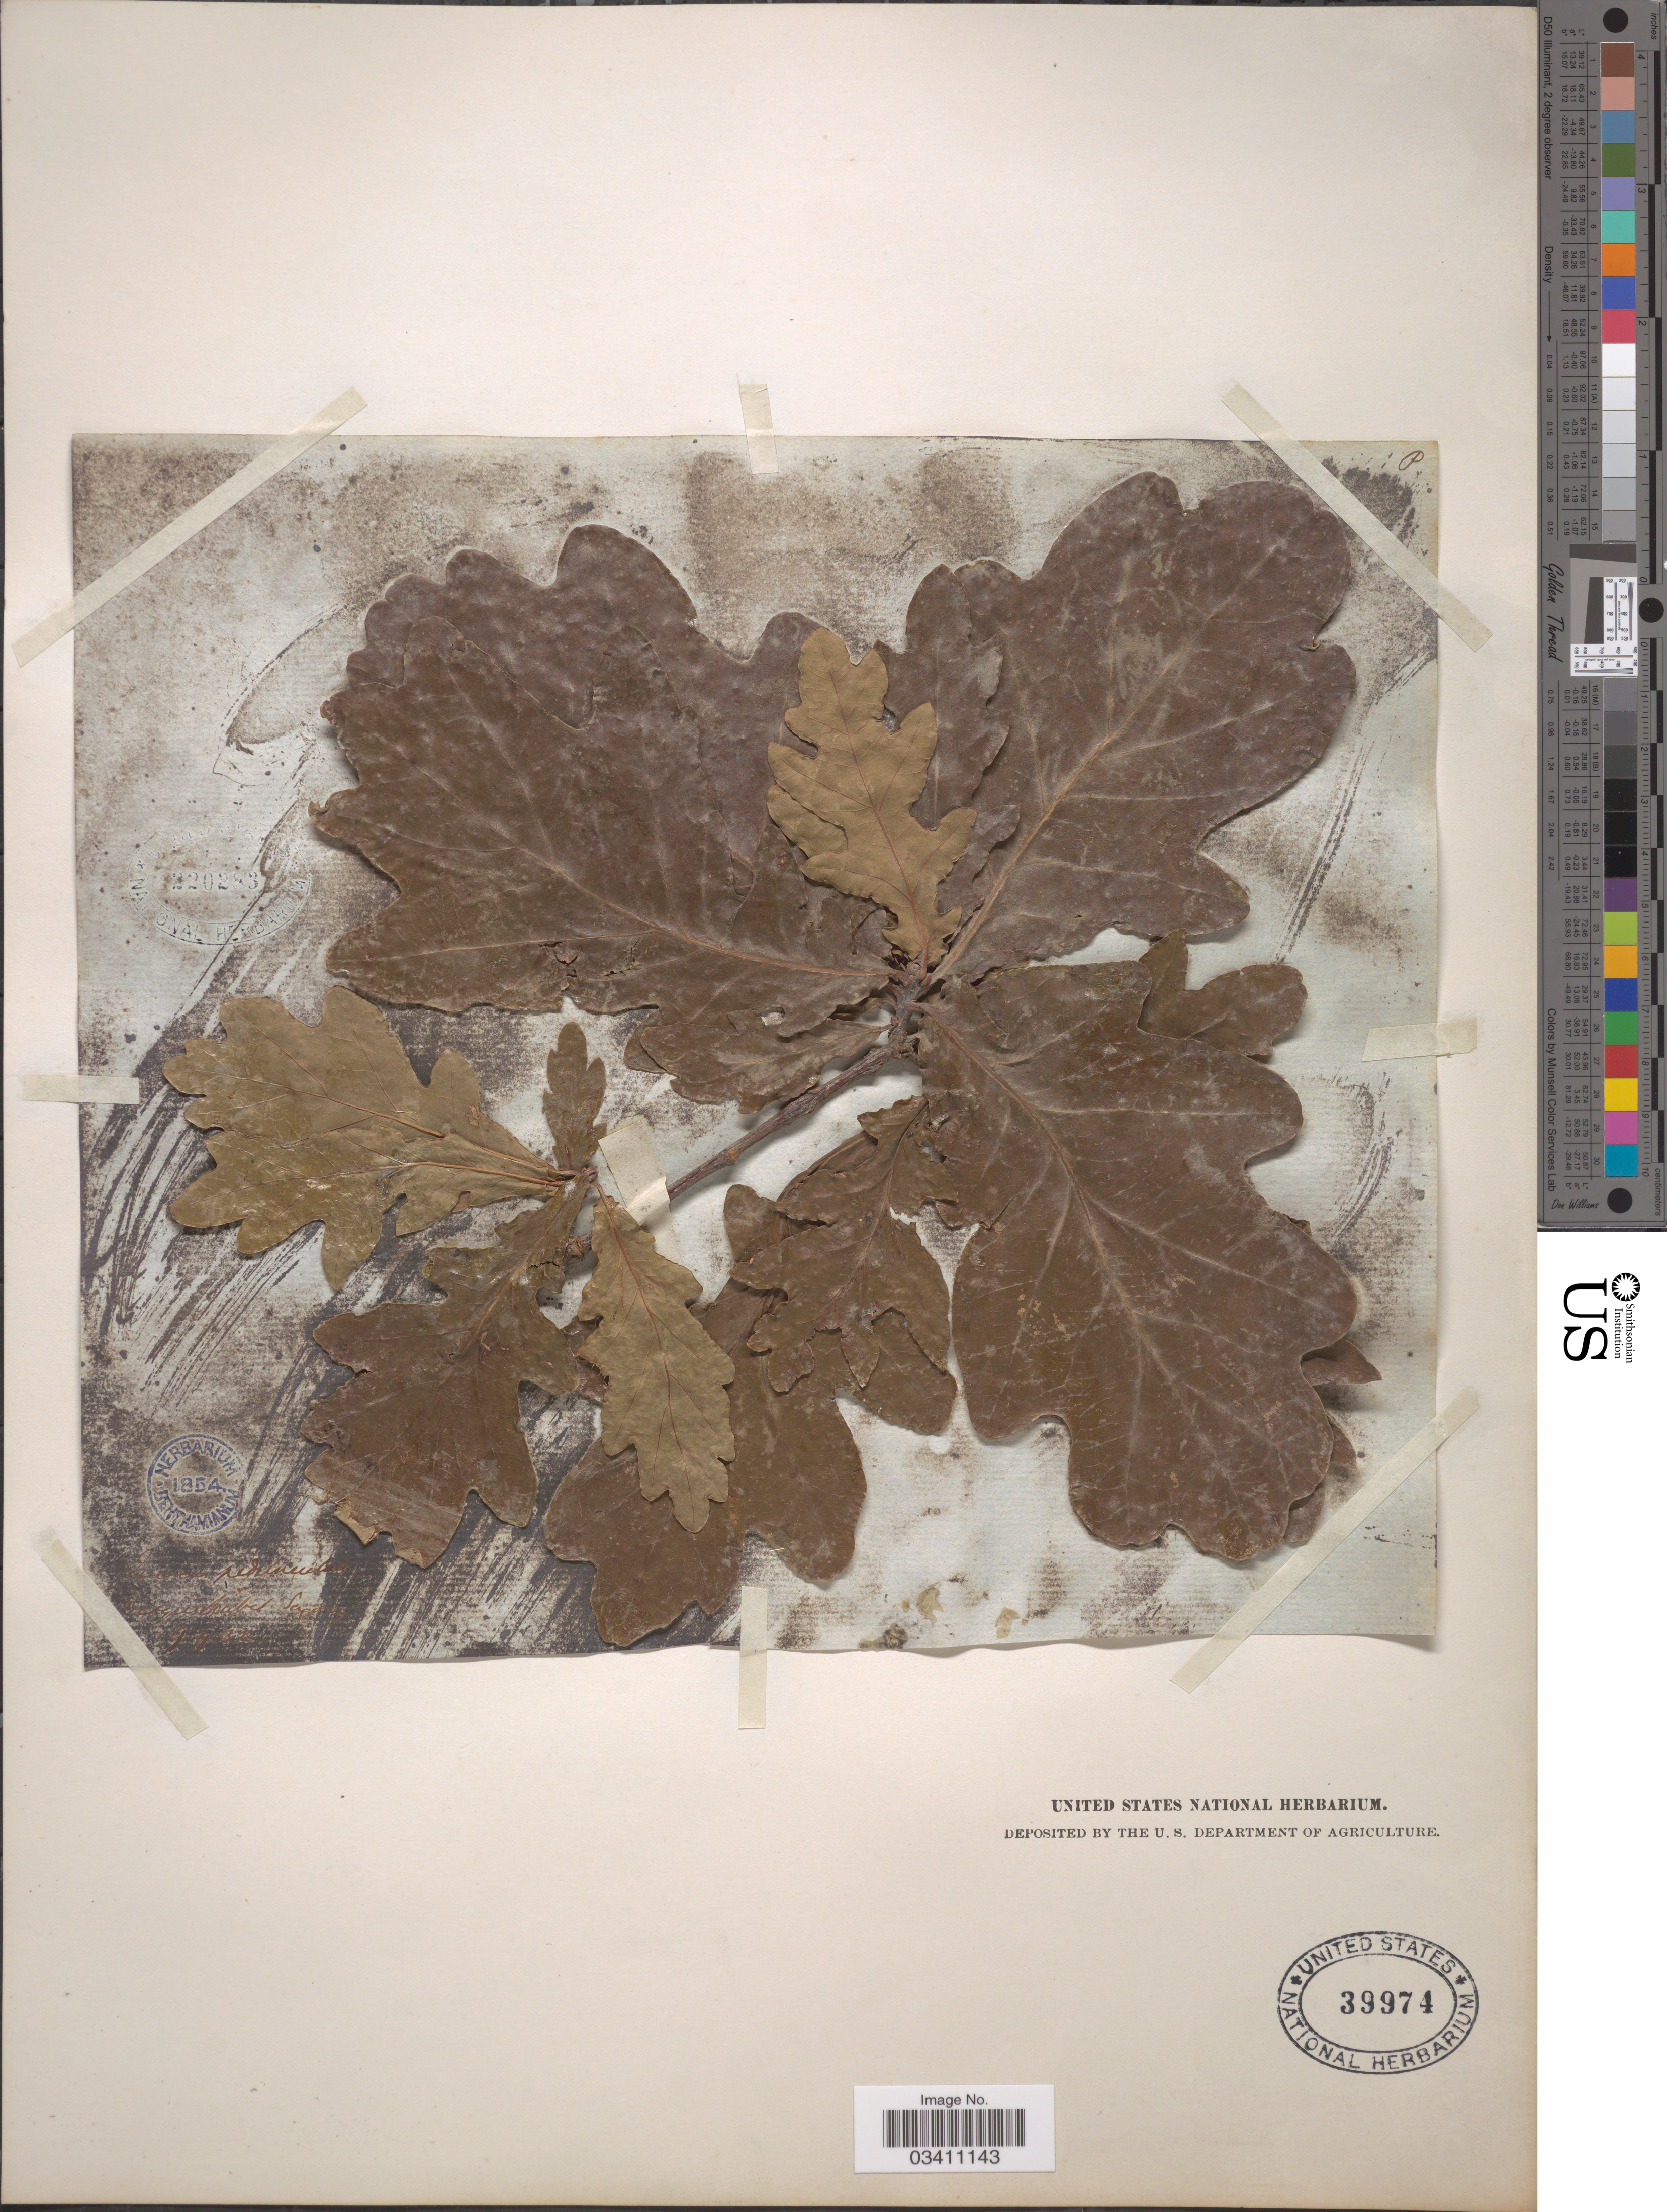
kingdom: Plantae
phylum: Tracheophyta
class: Magnoliopsida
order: Fagales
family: Fagaceae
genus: Quercus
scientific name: Quercus robur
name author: L.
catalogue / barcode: US 39974